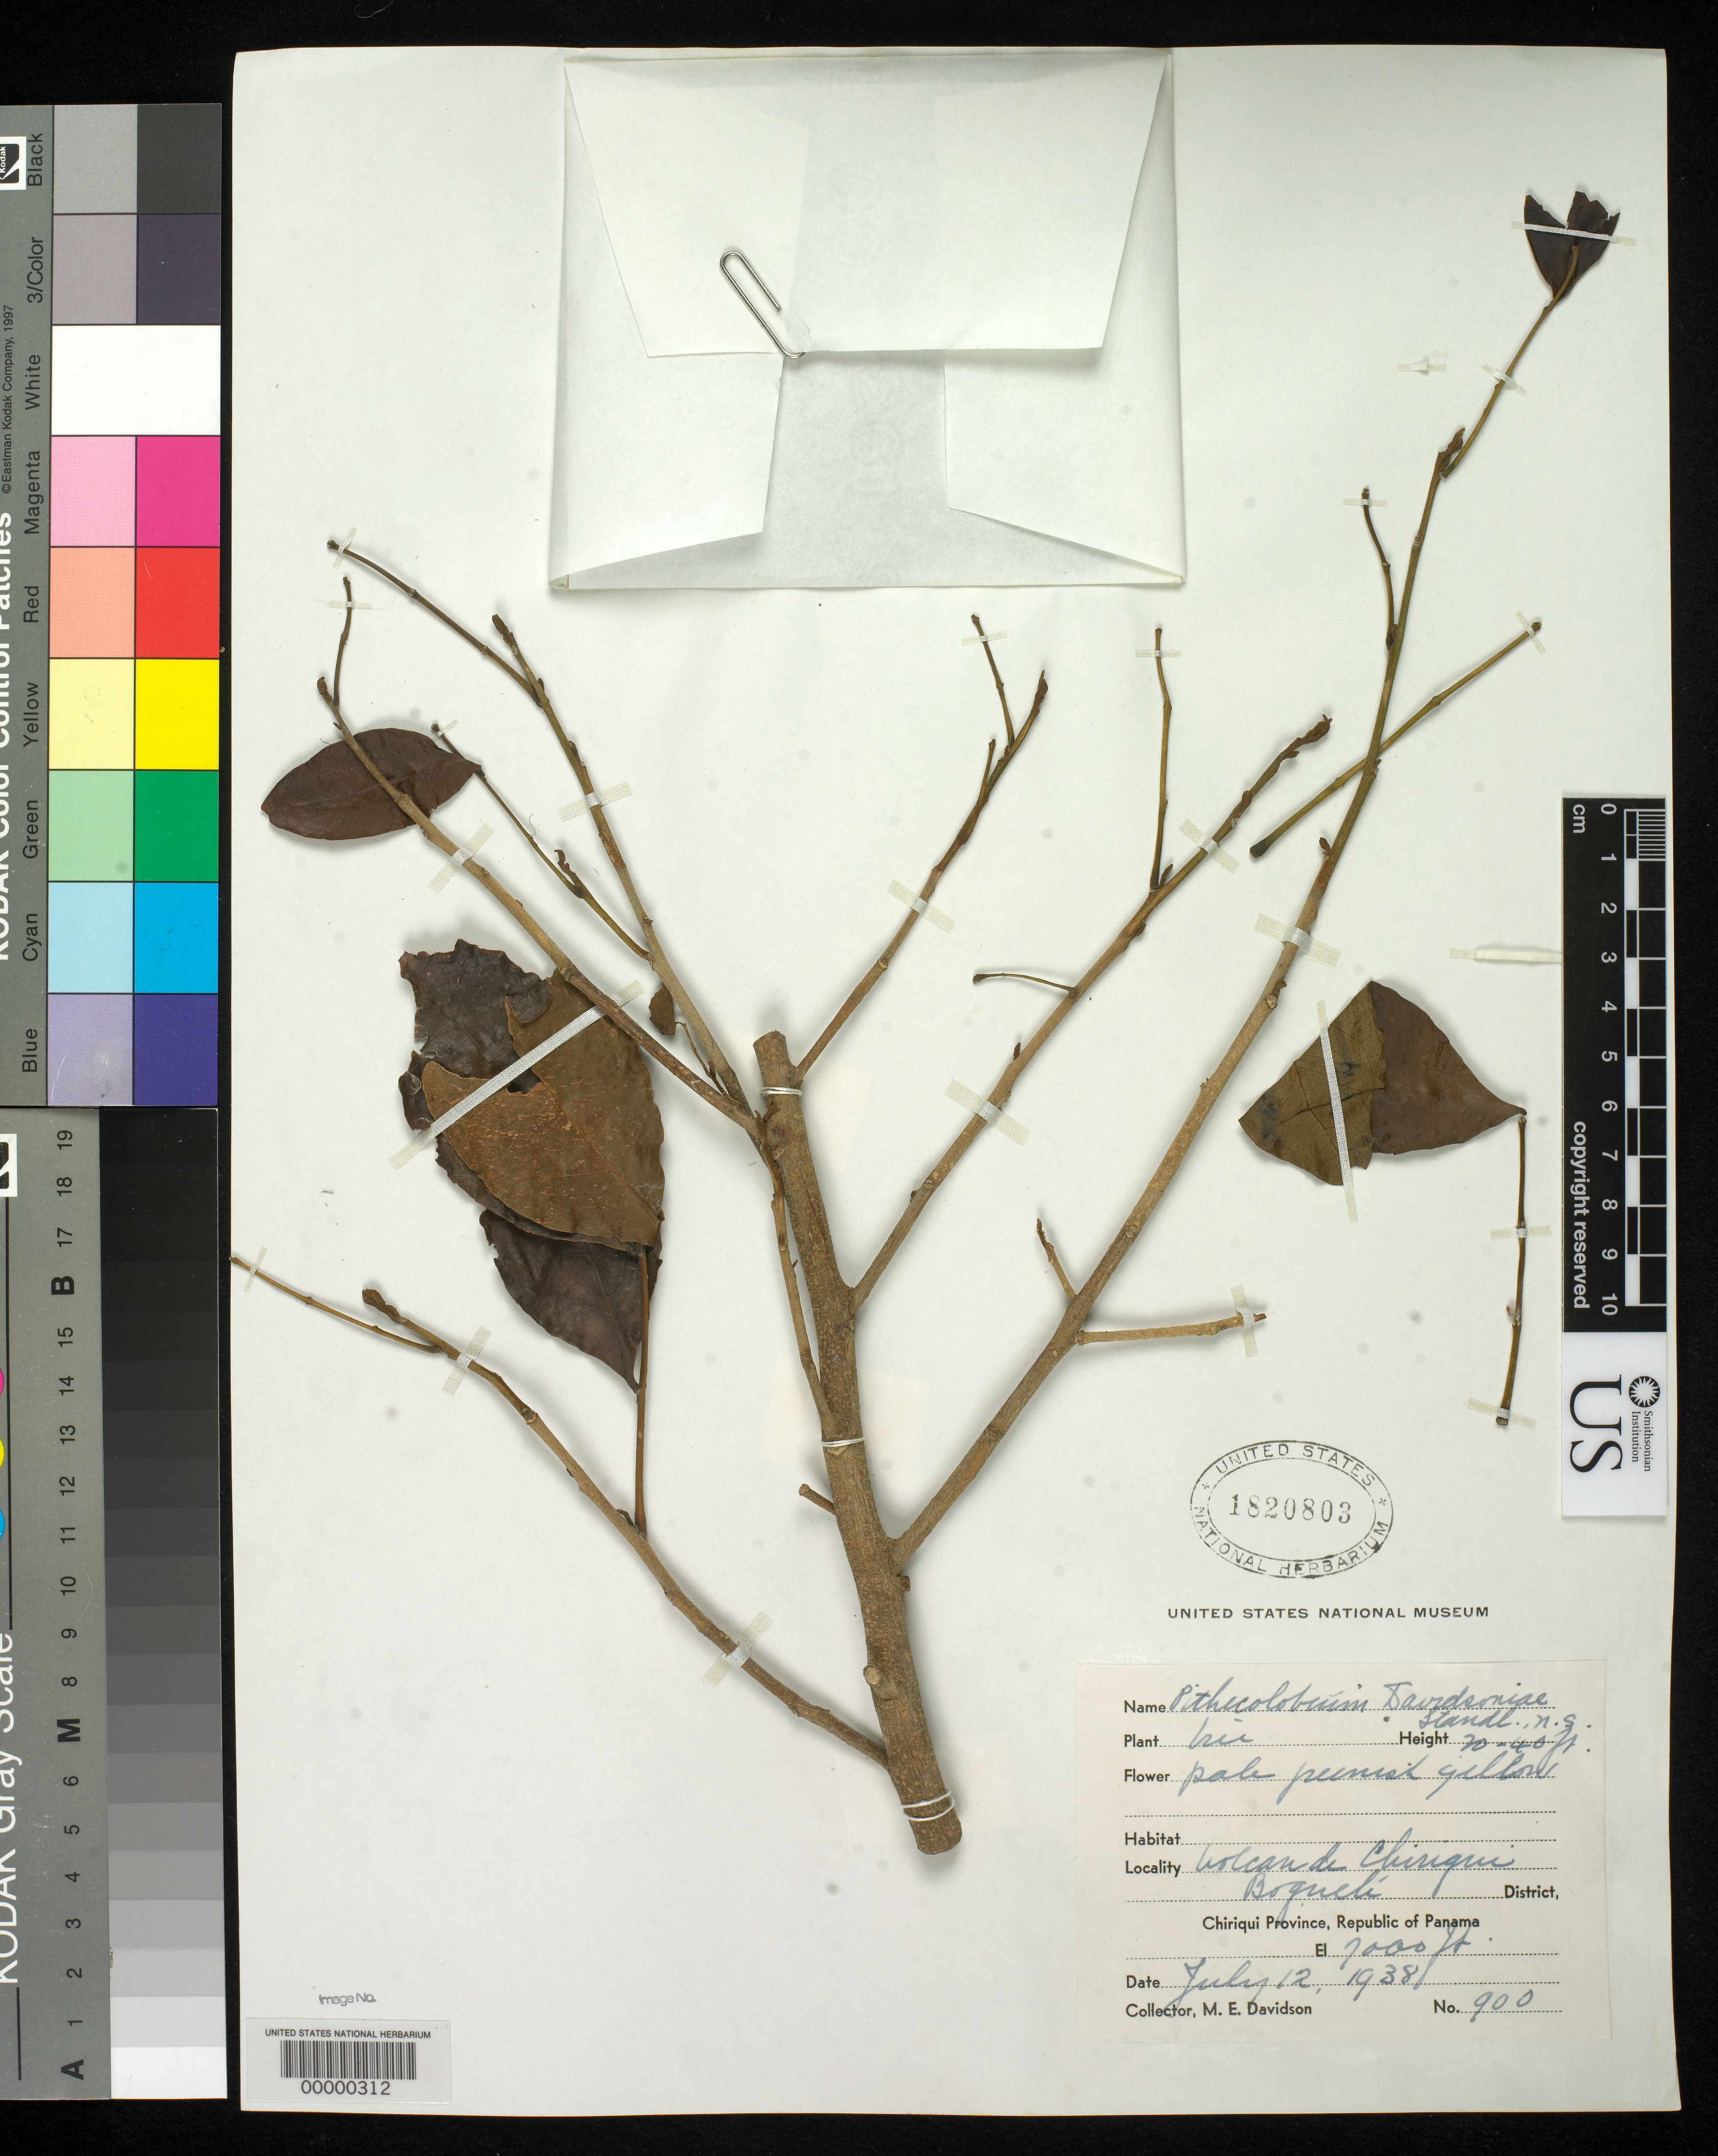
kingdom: Plantae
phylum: Tracheophyta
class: Magnoliopsida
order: Fabales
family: Fabaceae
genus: Pithecellobium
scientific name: Pithecellobium davidsoniae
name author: Standl.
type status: Isotype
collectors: M. Davidson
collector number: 900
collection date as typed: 12 Jul 1938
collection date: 1938-07-12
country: Panama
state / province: Chiriquí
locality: Volcan de Chiriqui, Boquete.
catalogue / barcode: US 1820803